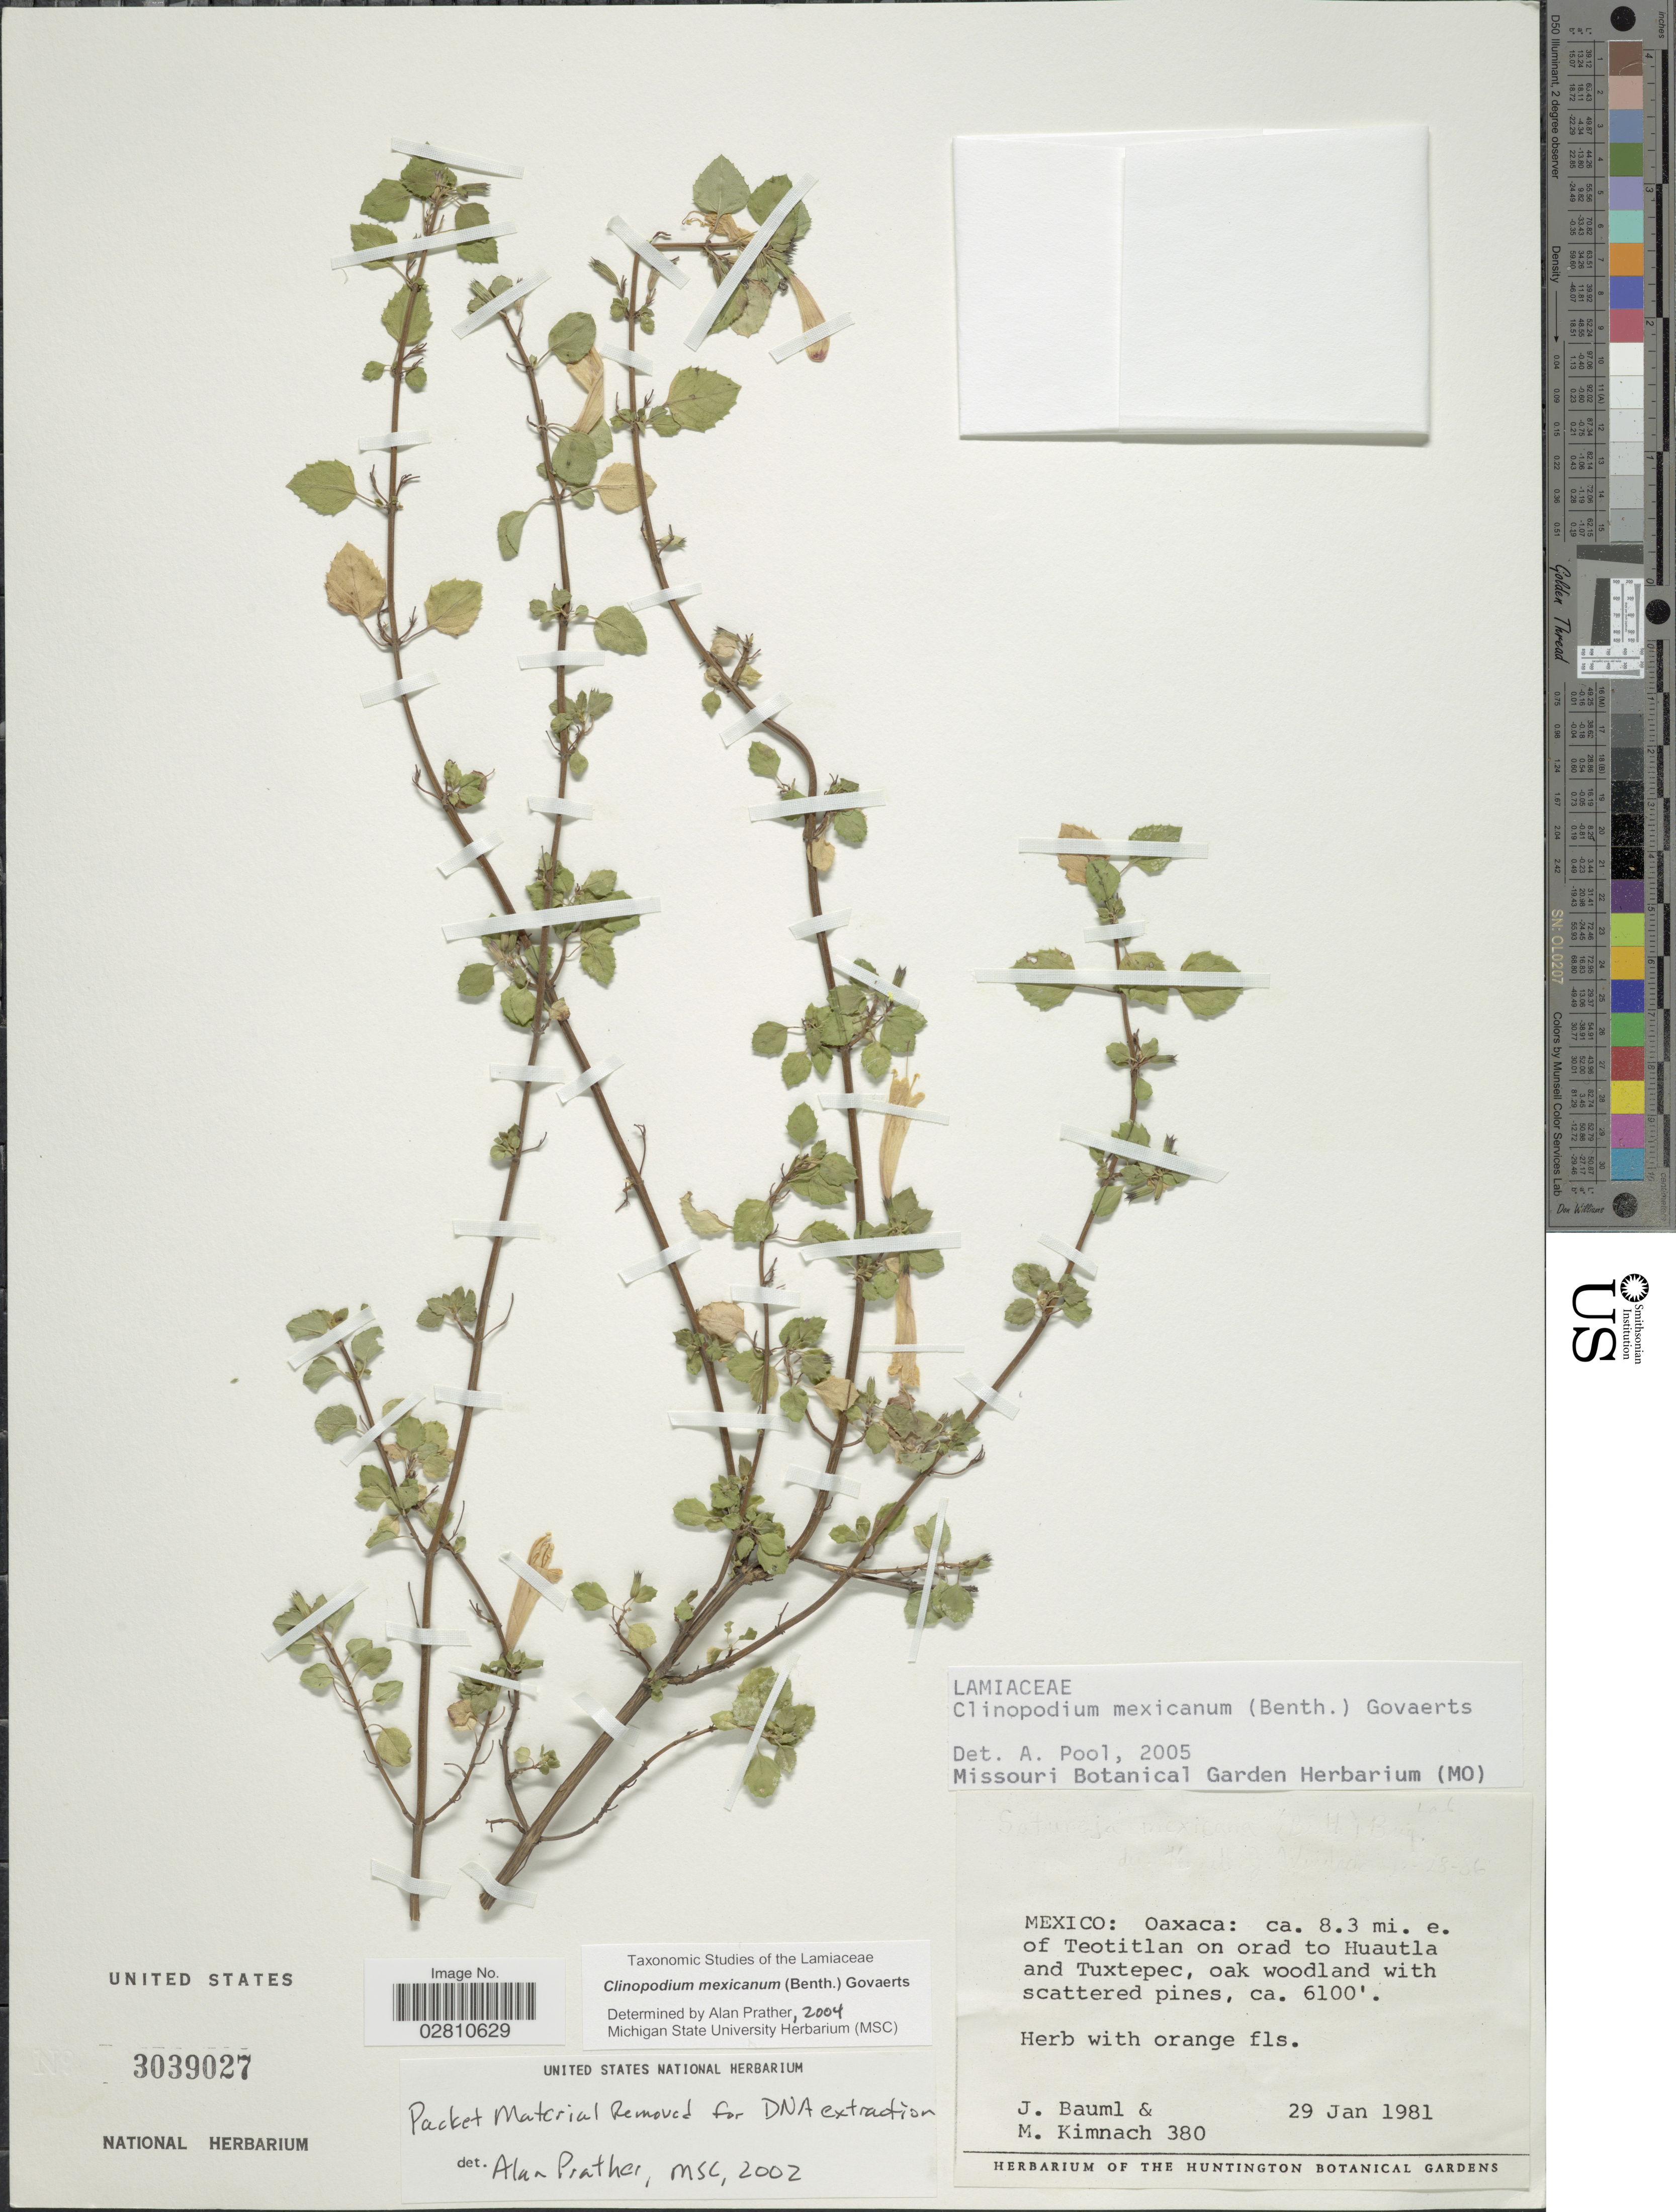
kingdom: Plantae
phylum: Tracheophyta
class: Magnoliopsida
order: Lamiales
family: Lamiaceae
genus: Clinopodium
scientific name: Clinopodium mexicanum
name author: (Benth.) Govaerts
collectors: J. Bauml & M. W. Kimnach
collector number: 380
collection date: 1981-01-29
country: Mexico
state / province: Oaxaca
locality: Ca. 8.3 mi. e. of Teotitlan on orad to Huautla and Tuxtepec.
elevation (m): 1859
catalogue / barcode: US 3039027